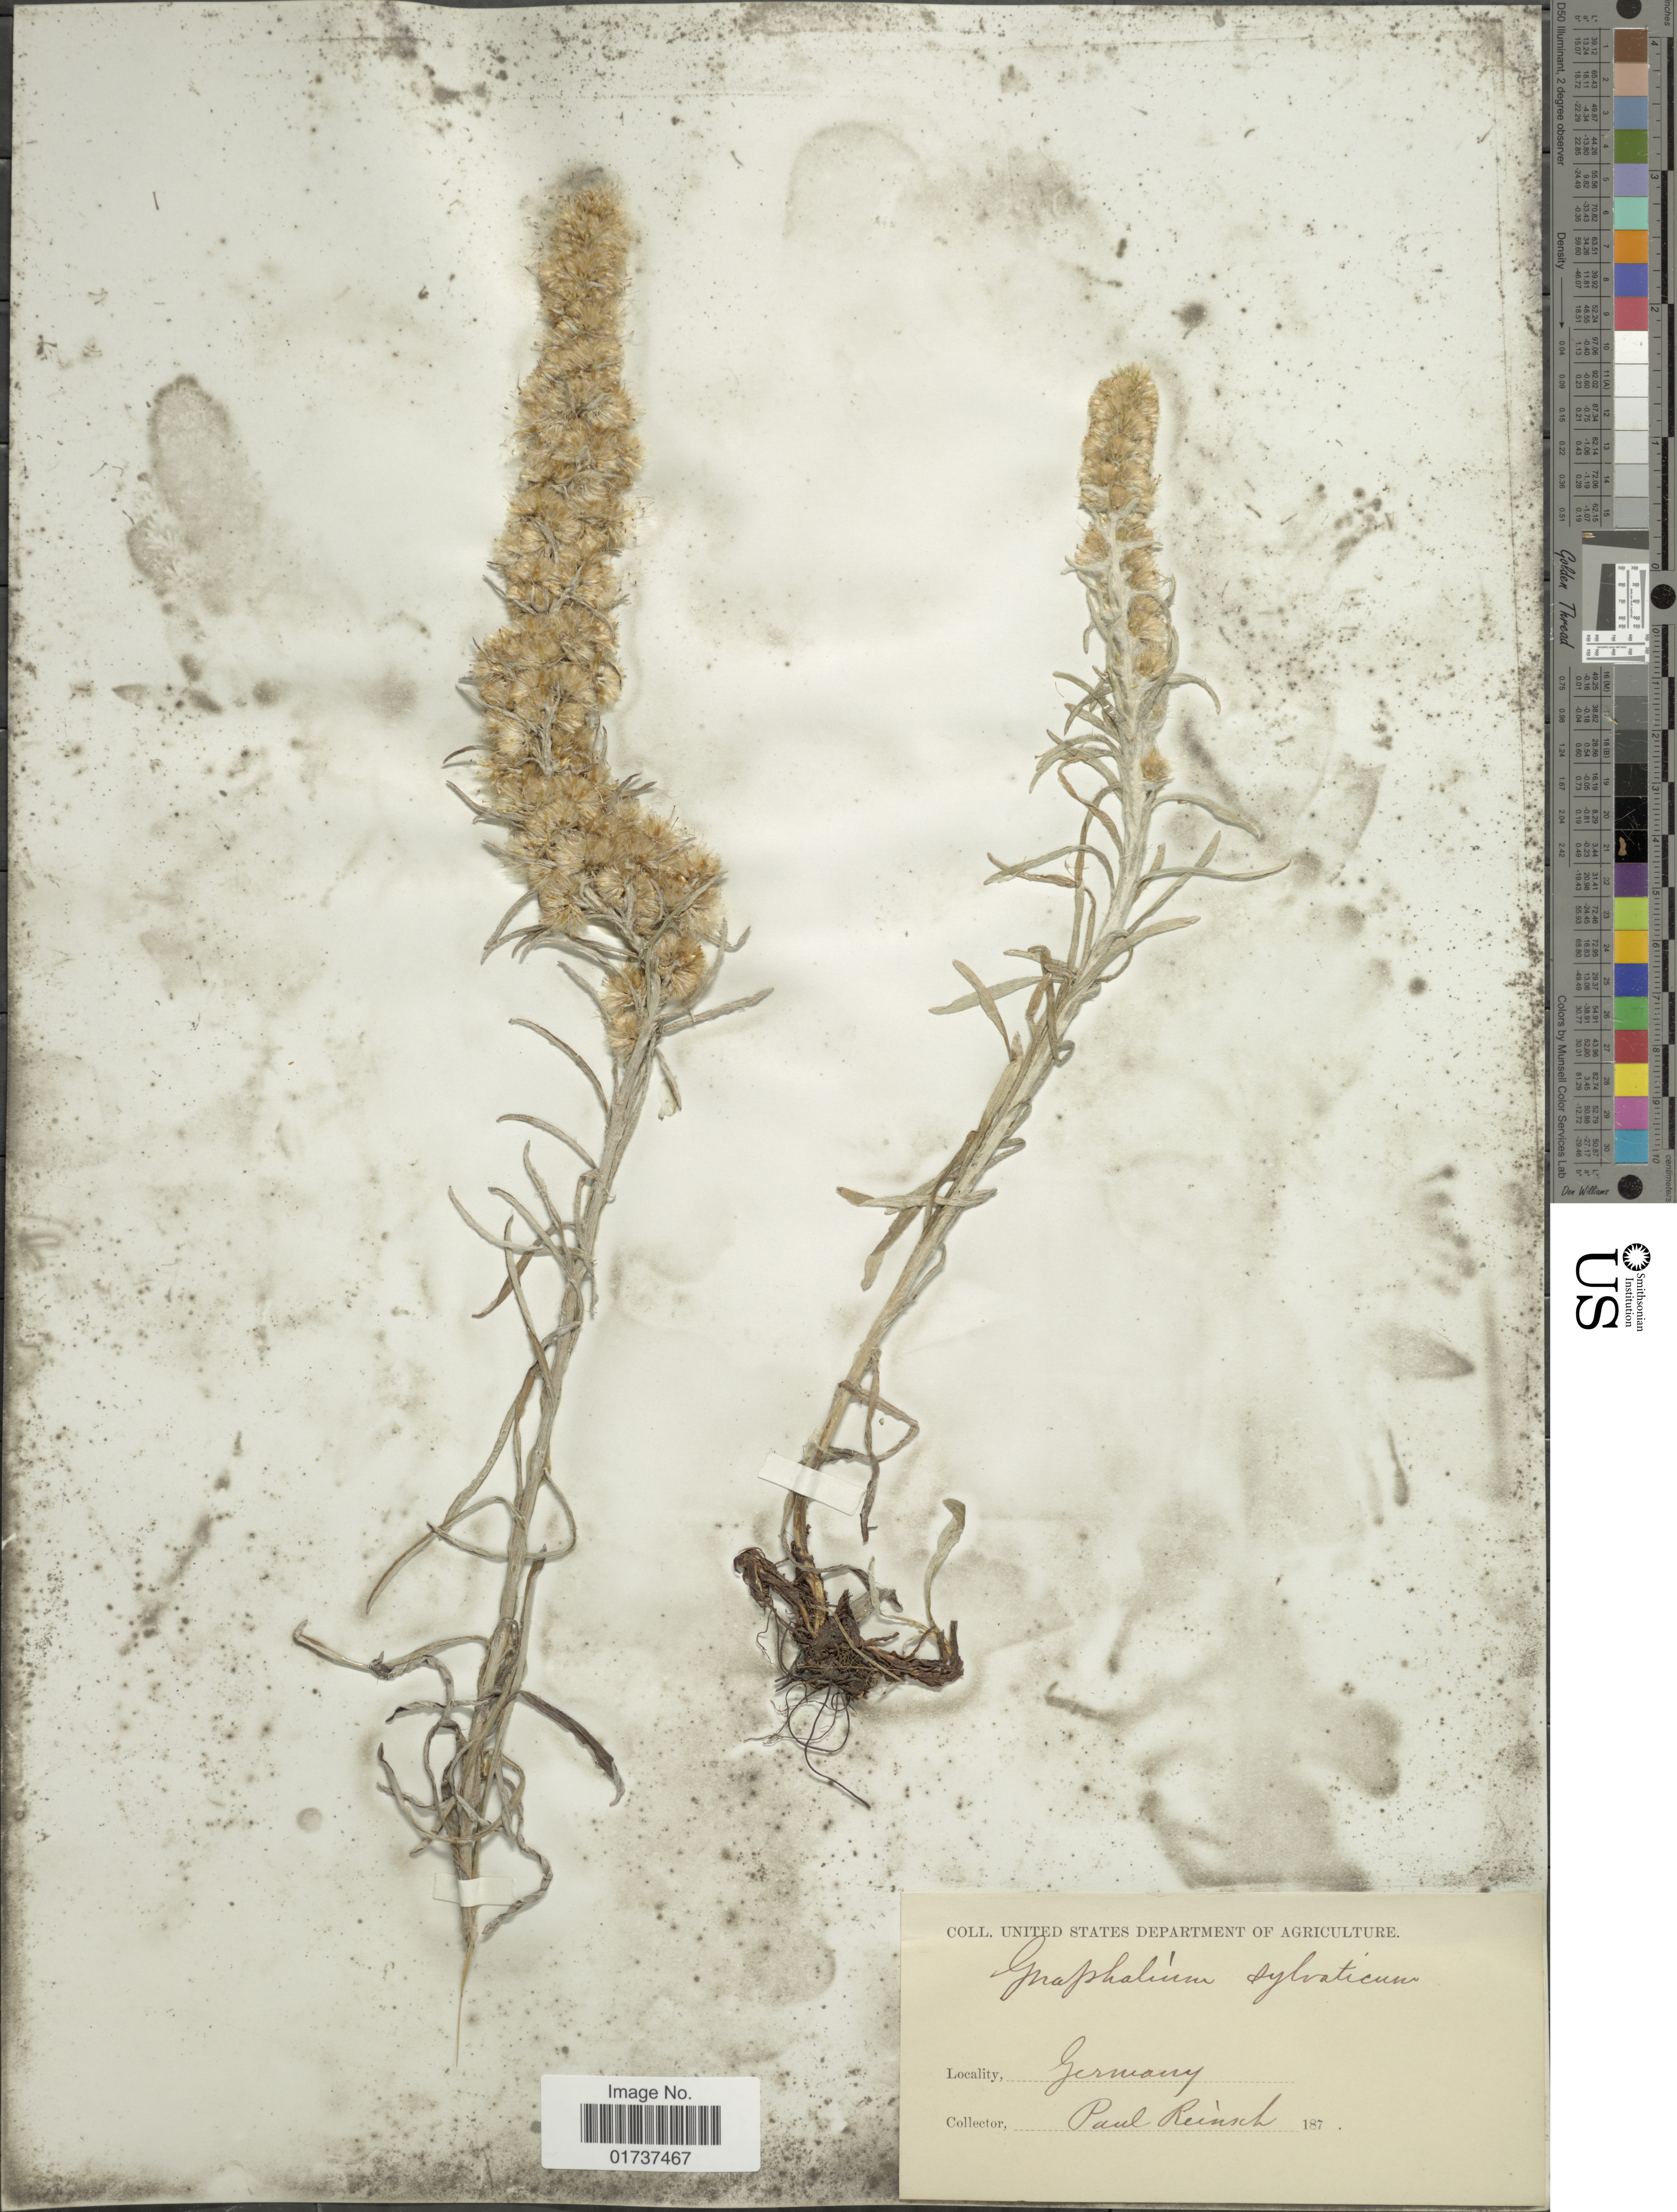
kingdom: Plantae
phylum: Tracheophyta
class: Magnoliopsida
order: Asterales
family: Asteraceae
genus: Gnaphalium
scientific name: Gnaphalium sylvaticum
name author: L.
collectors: P. F. Reinsch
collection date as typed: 187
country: Germany